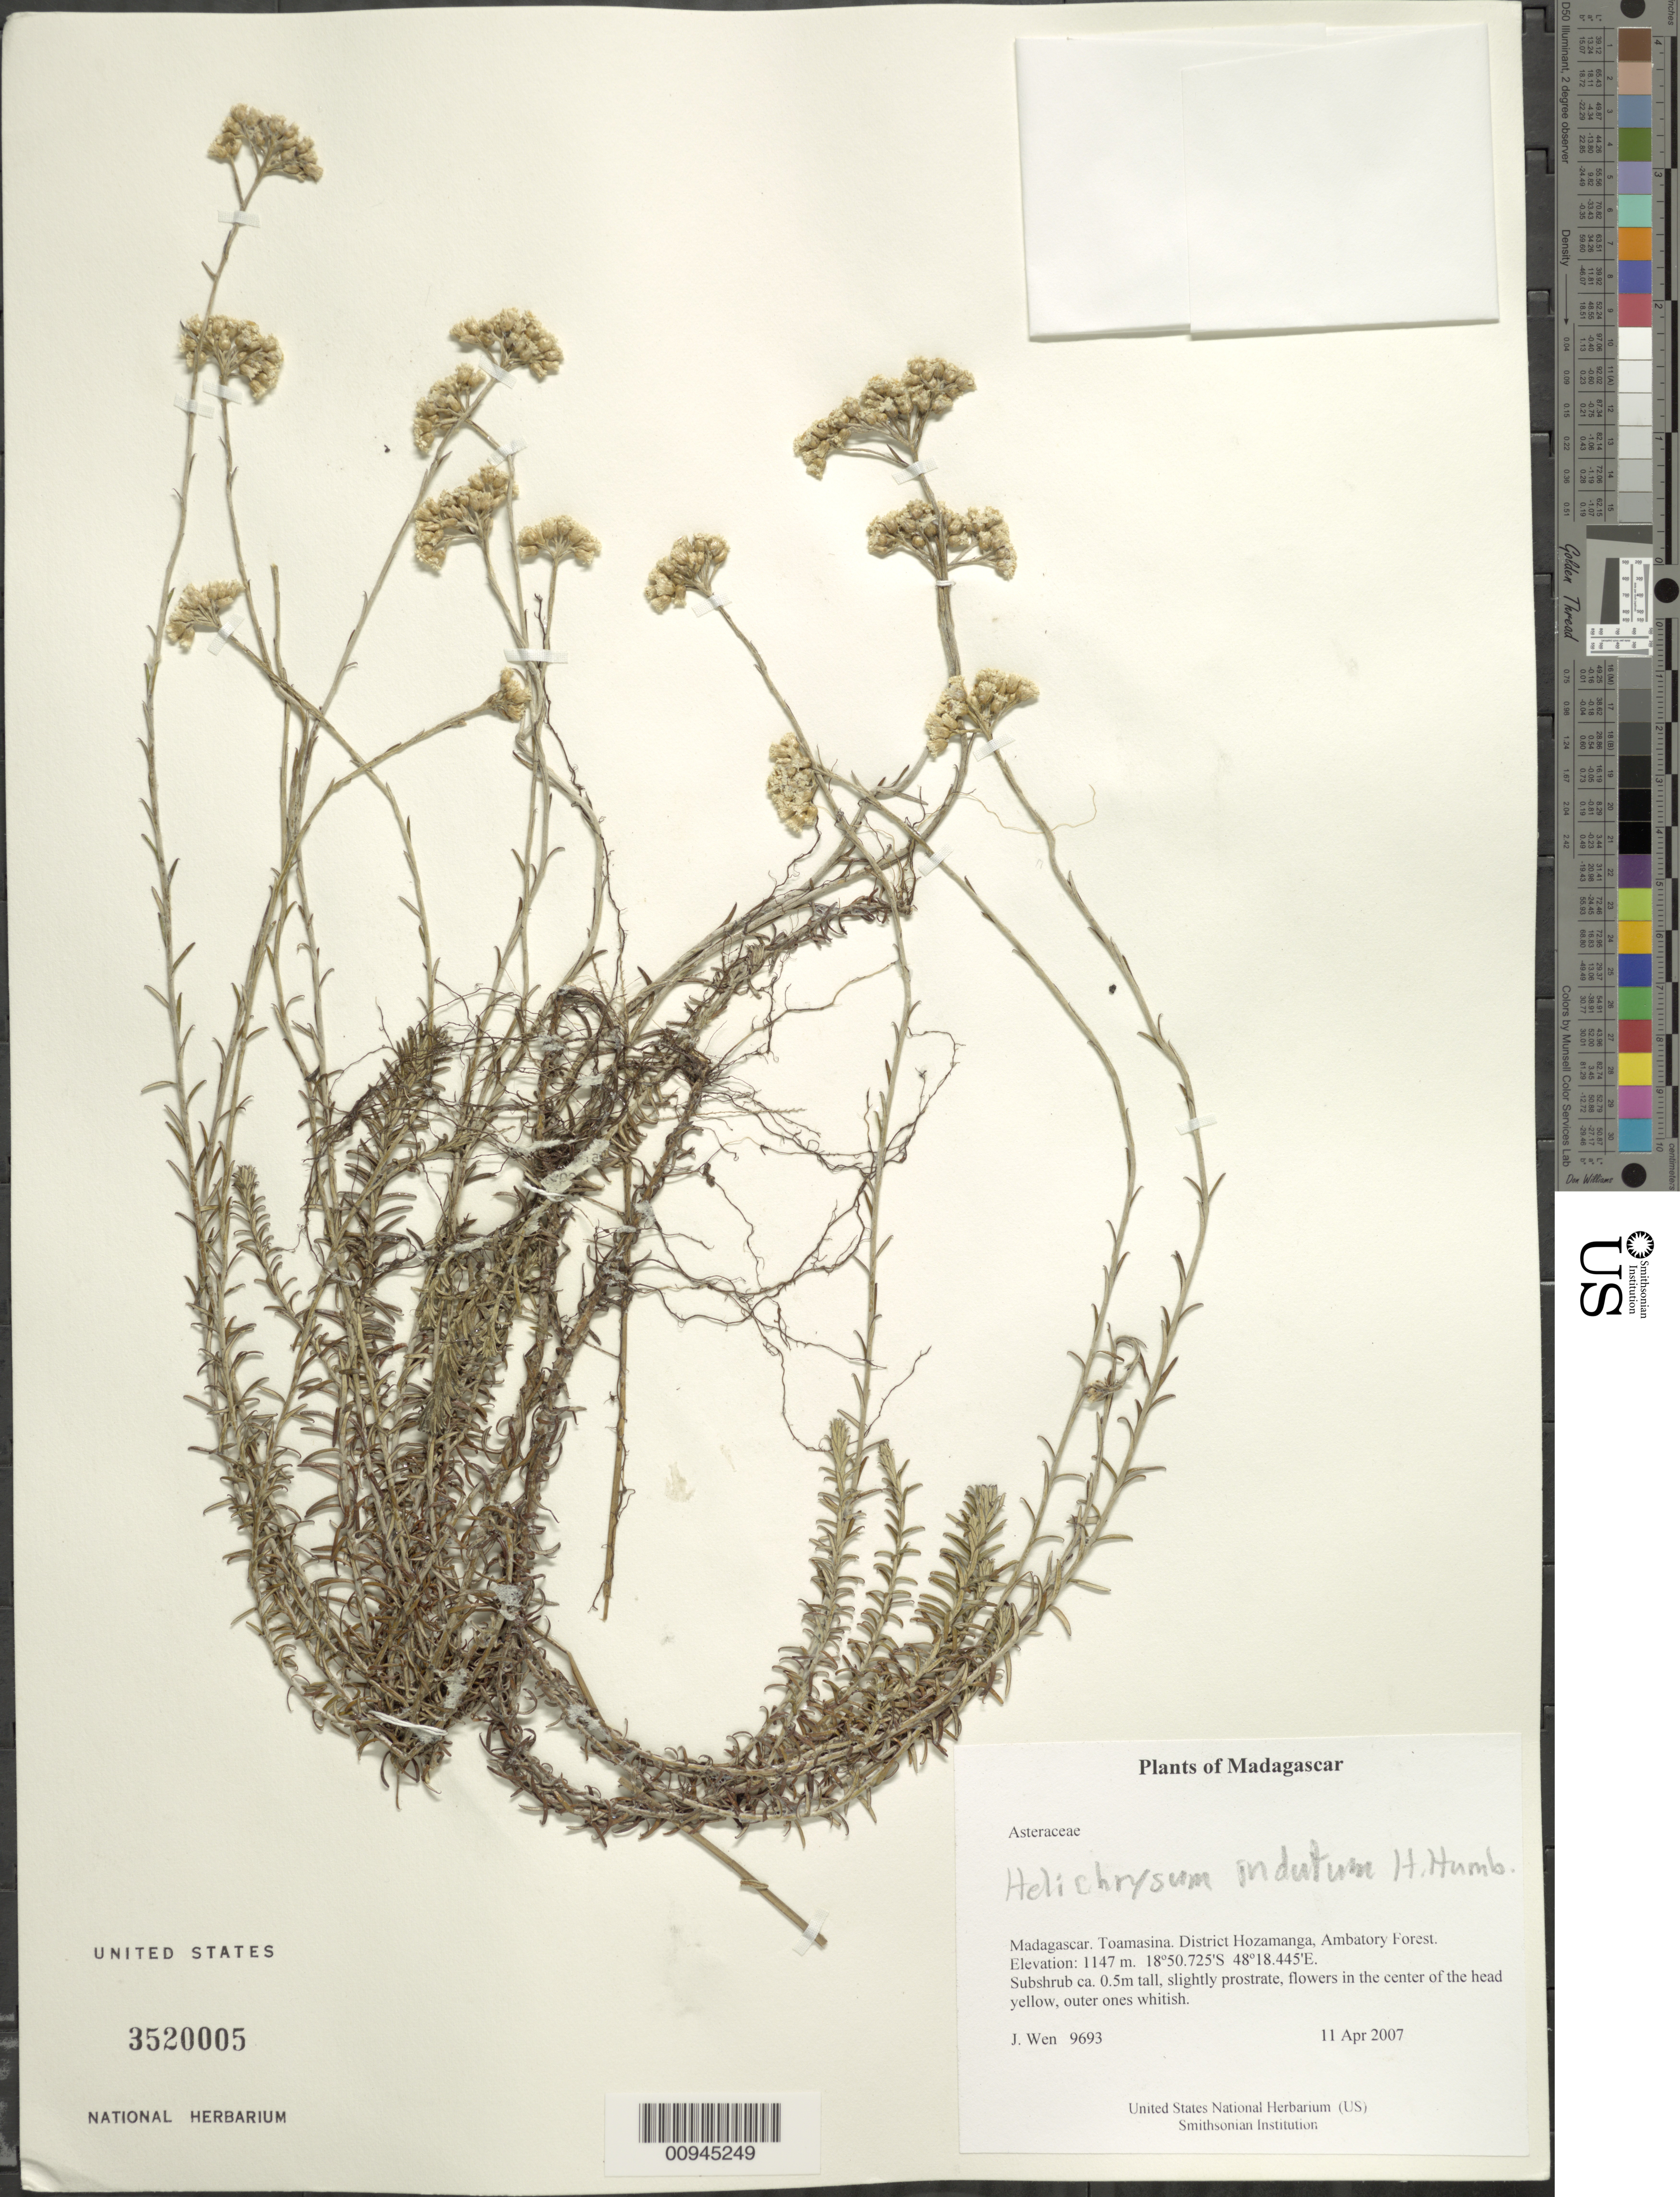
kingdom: Plantae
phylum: Tracheophyta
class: Magnoliopsida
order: Asterales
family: Asteraceae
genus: Helichrysum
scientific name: Helichrysum indutum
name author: Humbert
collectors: J. Wen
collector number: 9693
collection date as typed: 11 Apr 2007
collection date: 2007-04-11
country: Madagascar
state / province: Alaotra Mangoro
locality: District Hozamanga, Ambatory Forest.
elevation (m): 1147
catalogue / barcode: US 3520005